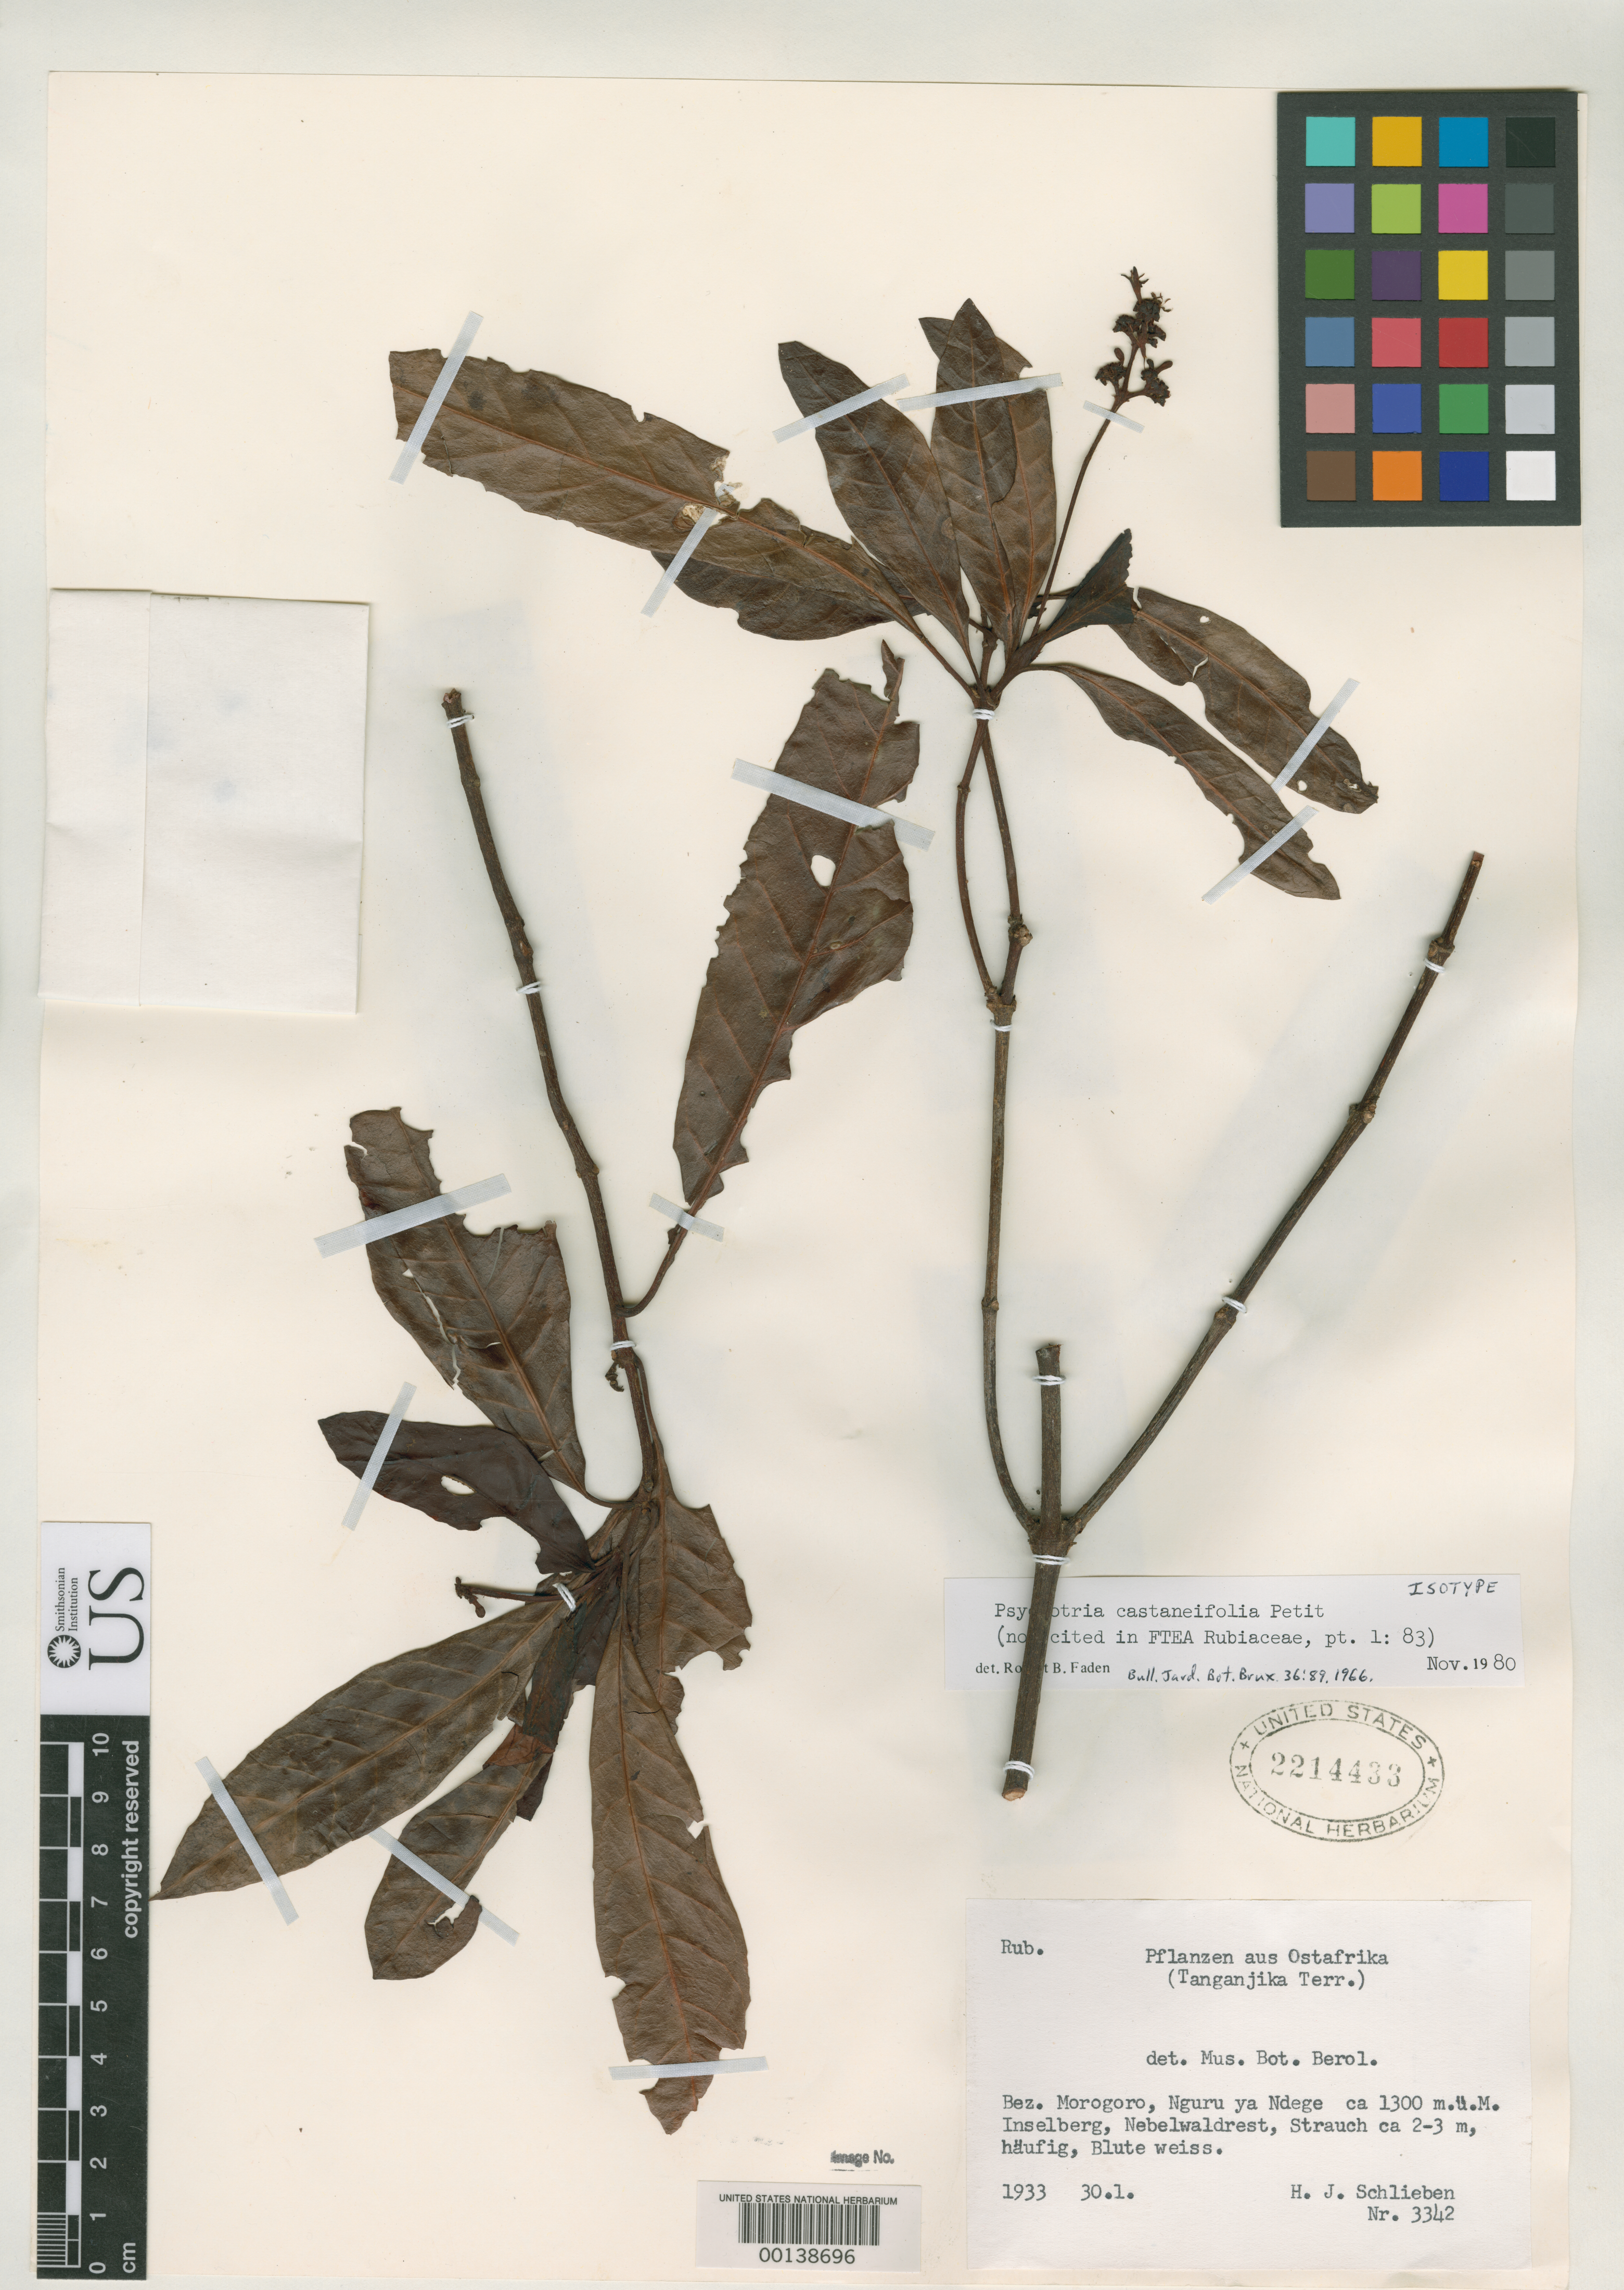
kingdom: Plantae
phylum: Tracheophyta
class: Magnoliopsida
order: Gentianales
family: Rubiaceae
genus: Psychotria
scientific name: Psychotria castaneifolia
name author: Petit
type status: Isotype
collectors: H. J. Schlieben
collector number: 3342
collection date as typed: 30 Jan 1933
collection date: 1933-01-30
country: Tanzania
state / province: Morogoro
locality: Nguru Ya Ndege.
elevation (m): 1300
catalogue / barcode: US 2214433